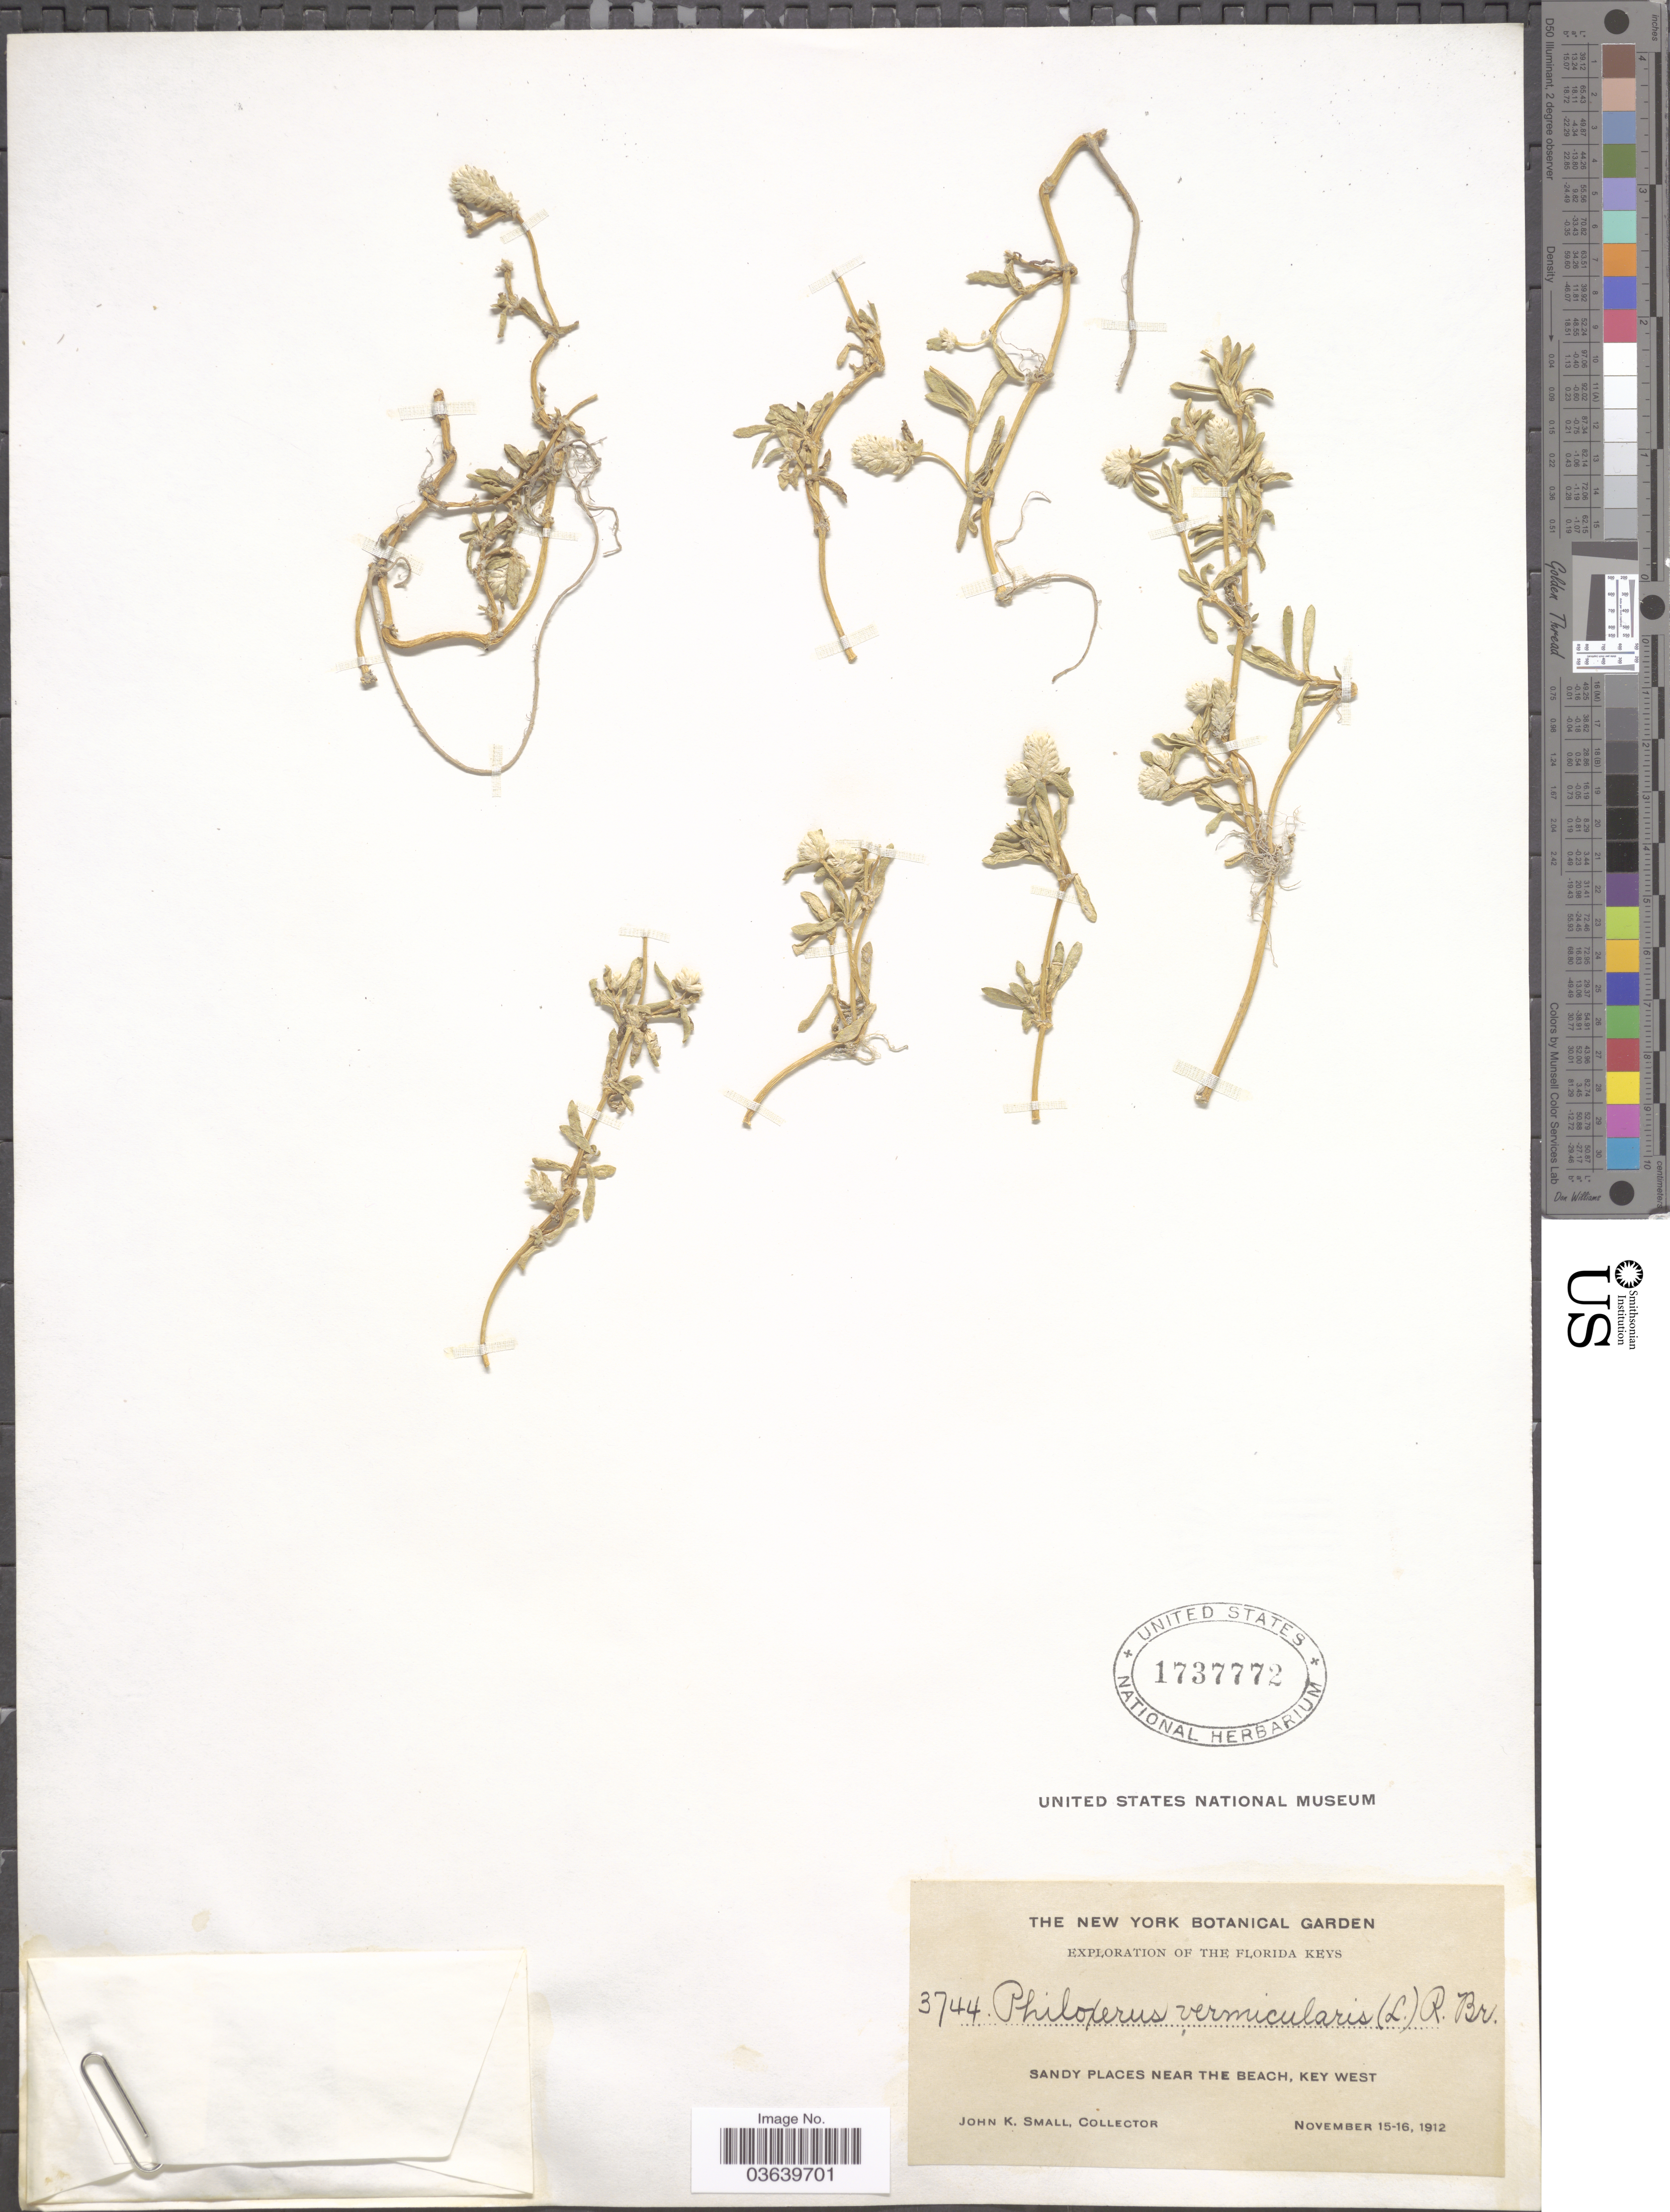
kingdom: Plantae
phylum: Tracheophyta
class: Magnoliopsida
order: Caryophyllales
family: Amaranthaceae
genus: Gomphrena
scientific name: Gomphrena vermicularis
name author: L.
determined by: Strong, Mark T., (BOT), Smithsonian Institution - National Museum of Natural History (UNITED STATES)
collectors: J. K. Small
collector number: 3744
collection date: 1912-11-15/1912-11-16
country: United States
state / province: Florida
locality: The Florida Keys. Sandy places near the beach, Key West.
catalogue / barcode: US 1737772